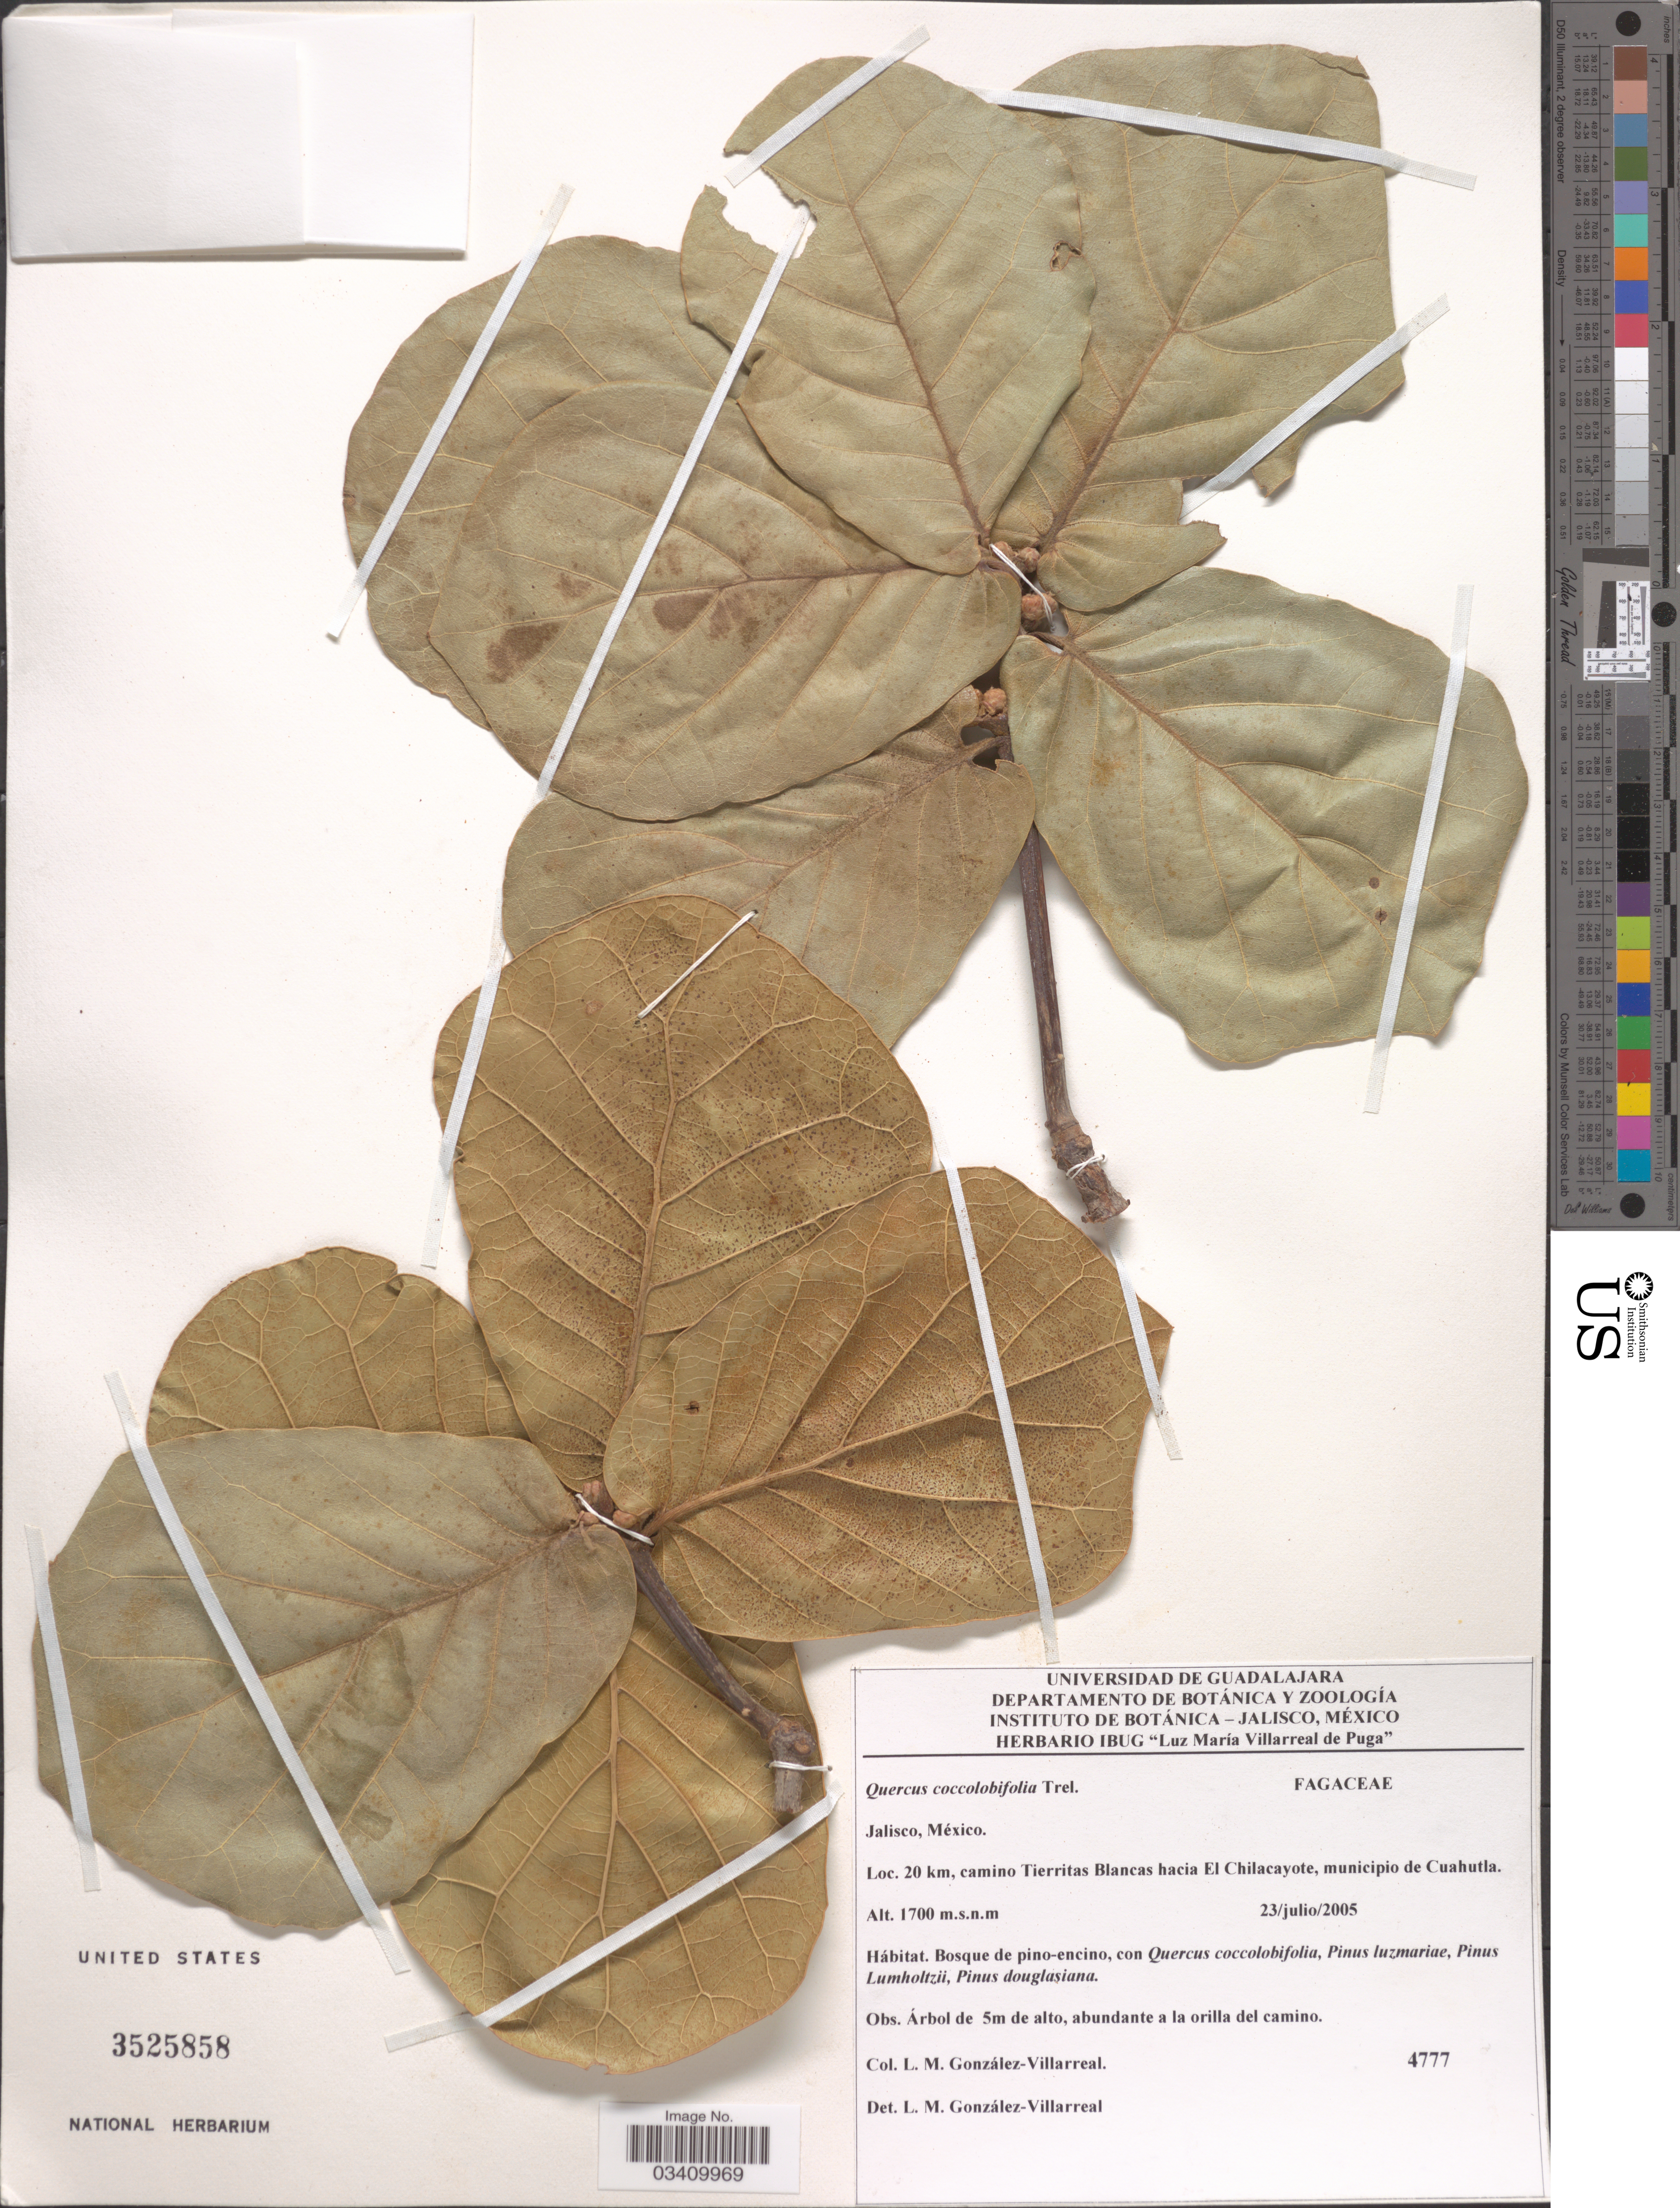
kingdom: Plantae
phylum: Tracheophyta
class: Magnoliopsida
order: Fagales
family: Fagaceae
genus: Quercus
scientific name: Quercus coccolobifolia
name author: Trel.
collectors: L. M. González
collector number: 4777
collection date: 2005-07-23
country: Mexico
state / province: Jalisco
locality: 20 km, camino Tierritas Blancas hacia El Chilacayote, municipio de Cuahutla.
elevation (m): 1700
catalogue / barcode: US 3525858